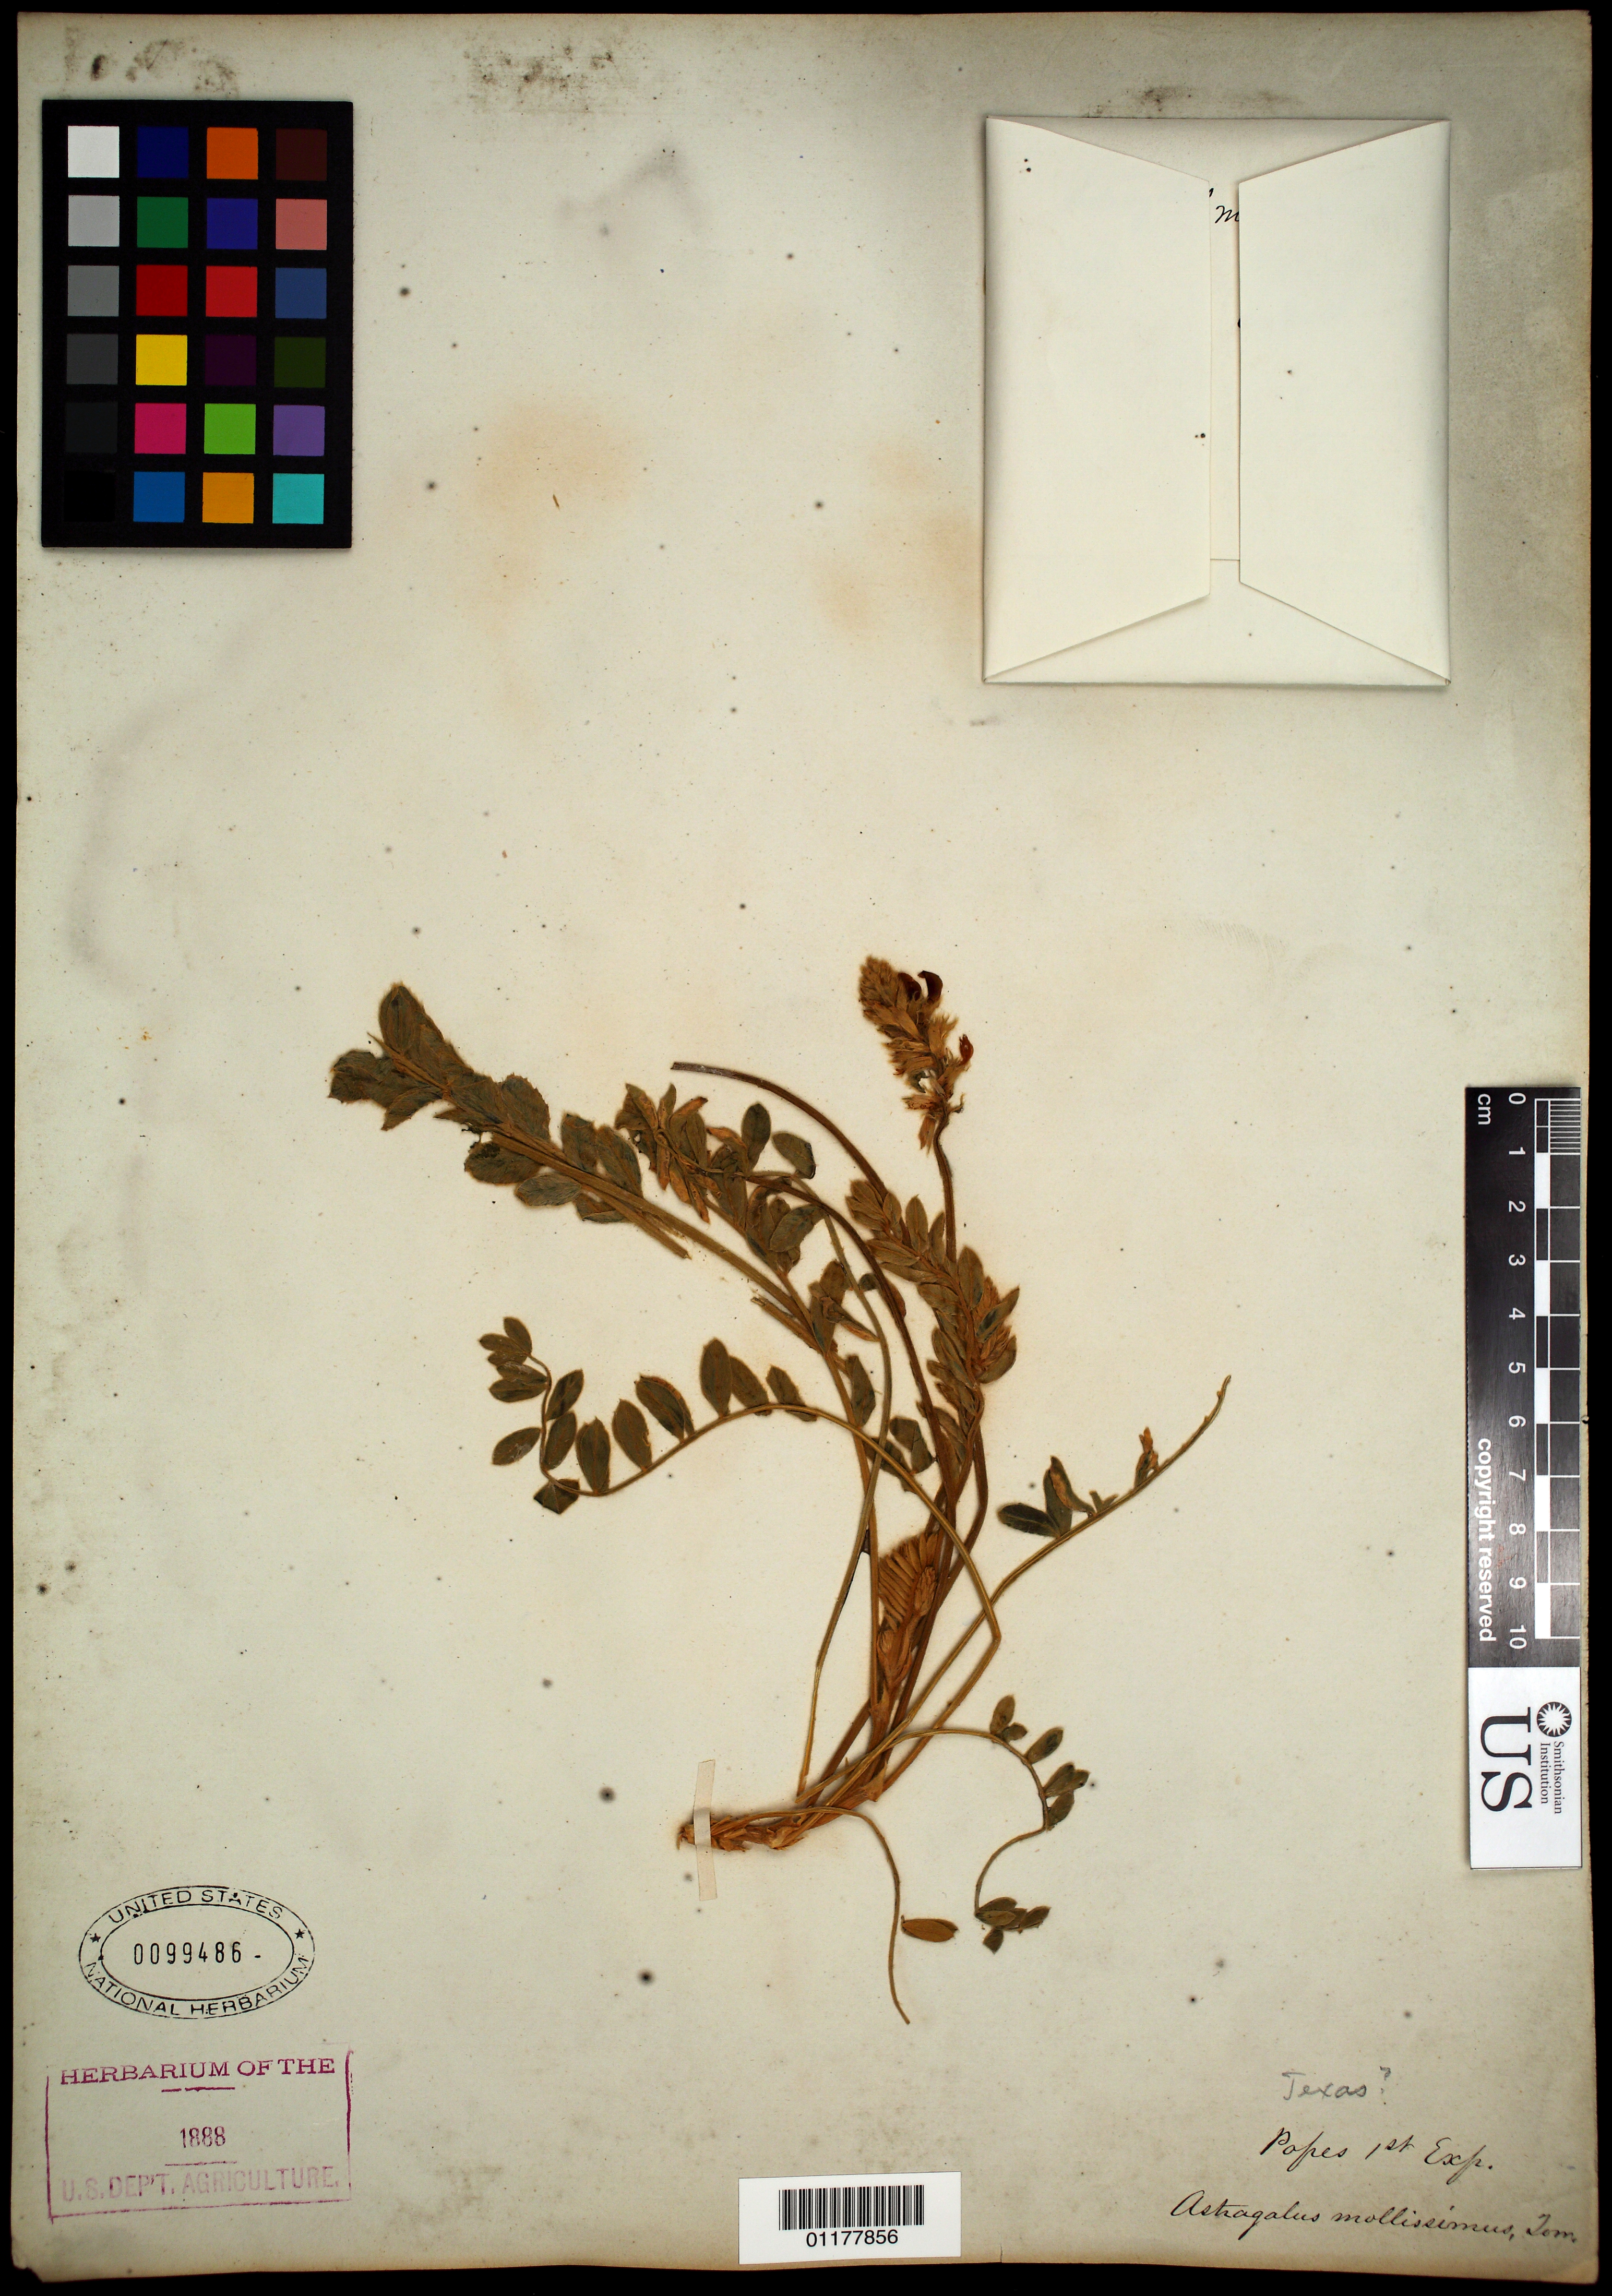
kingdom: Plantae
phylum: Tracheophyta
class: Magnoliopsida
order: Fabales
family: Fabaceae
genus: Astragalus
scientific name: Astragalus mollissimus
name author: Torr.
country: Canada / United States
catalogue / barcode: US 99486